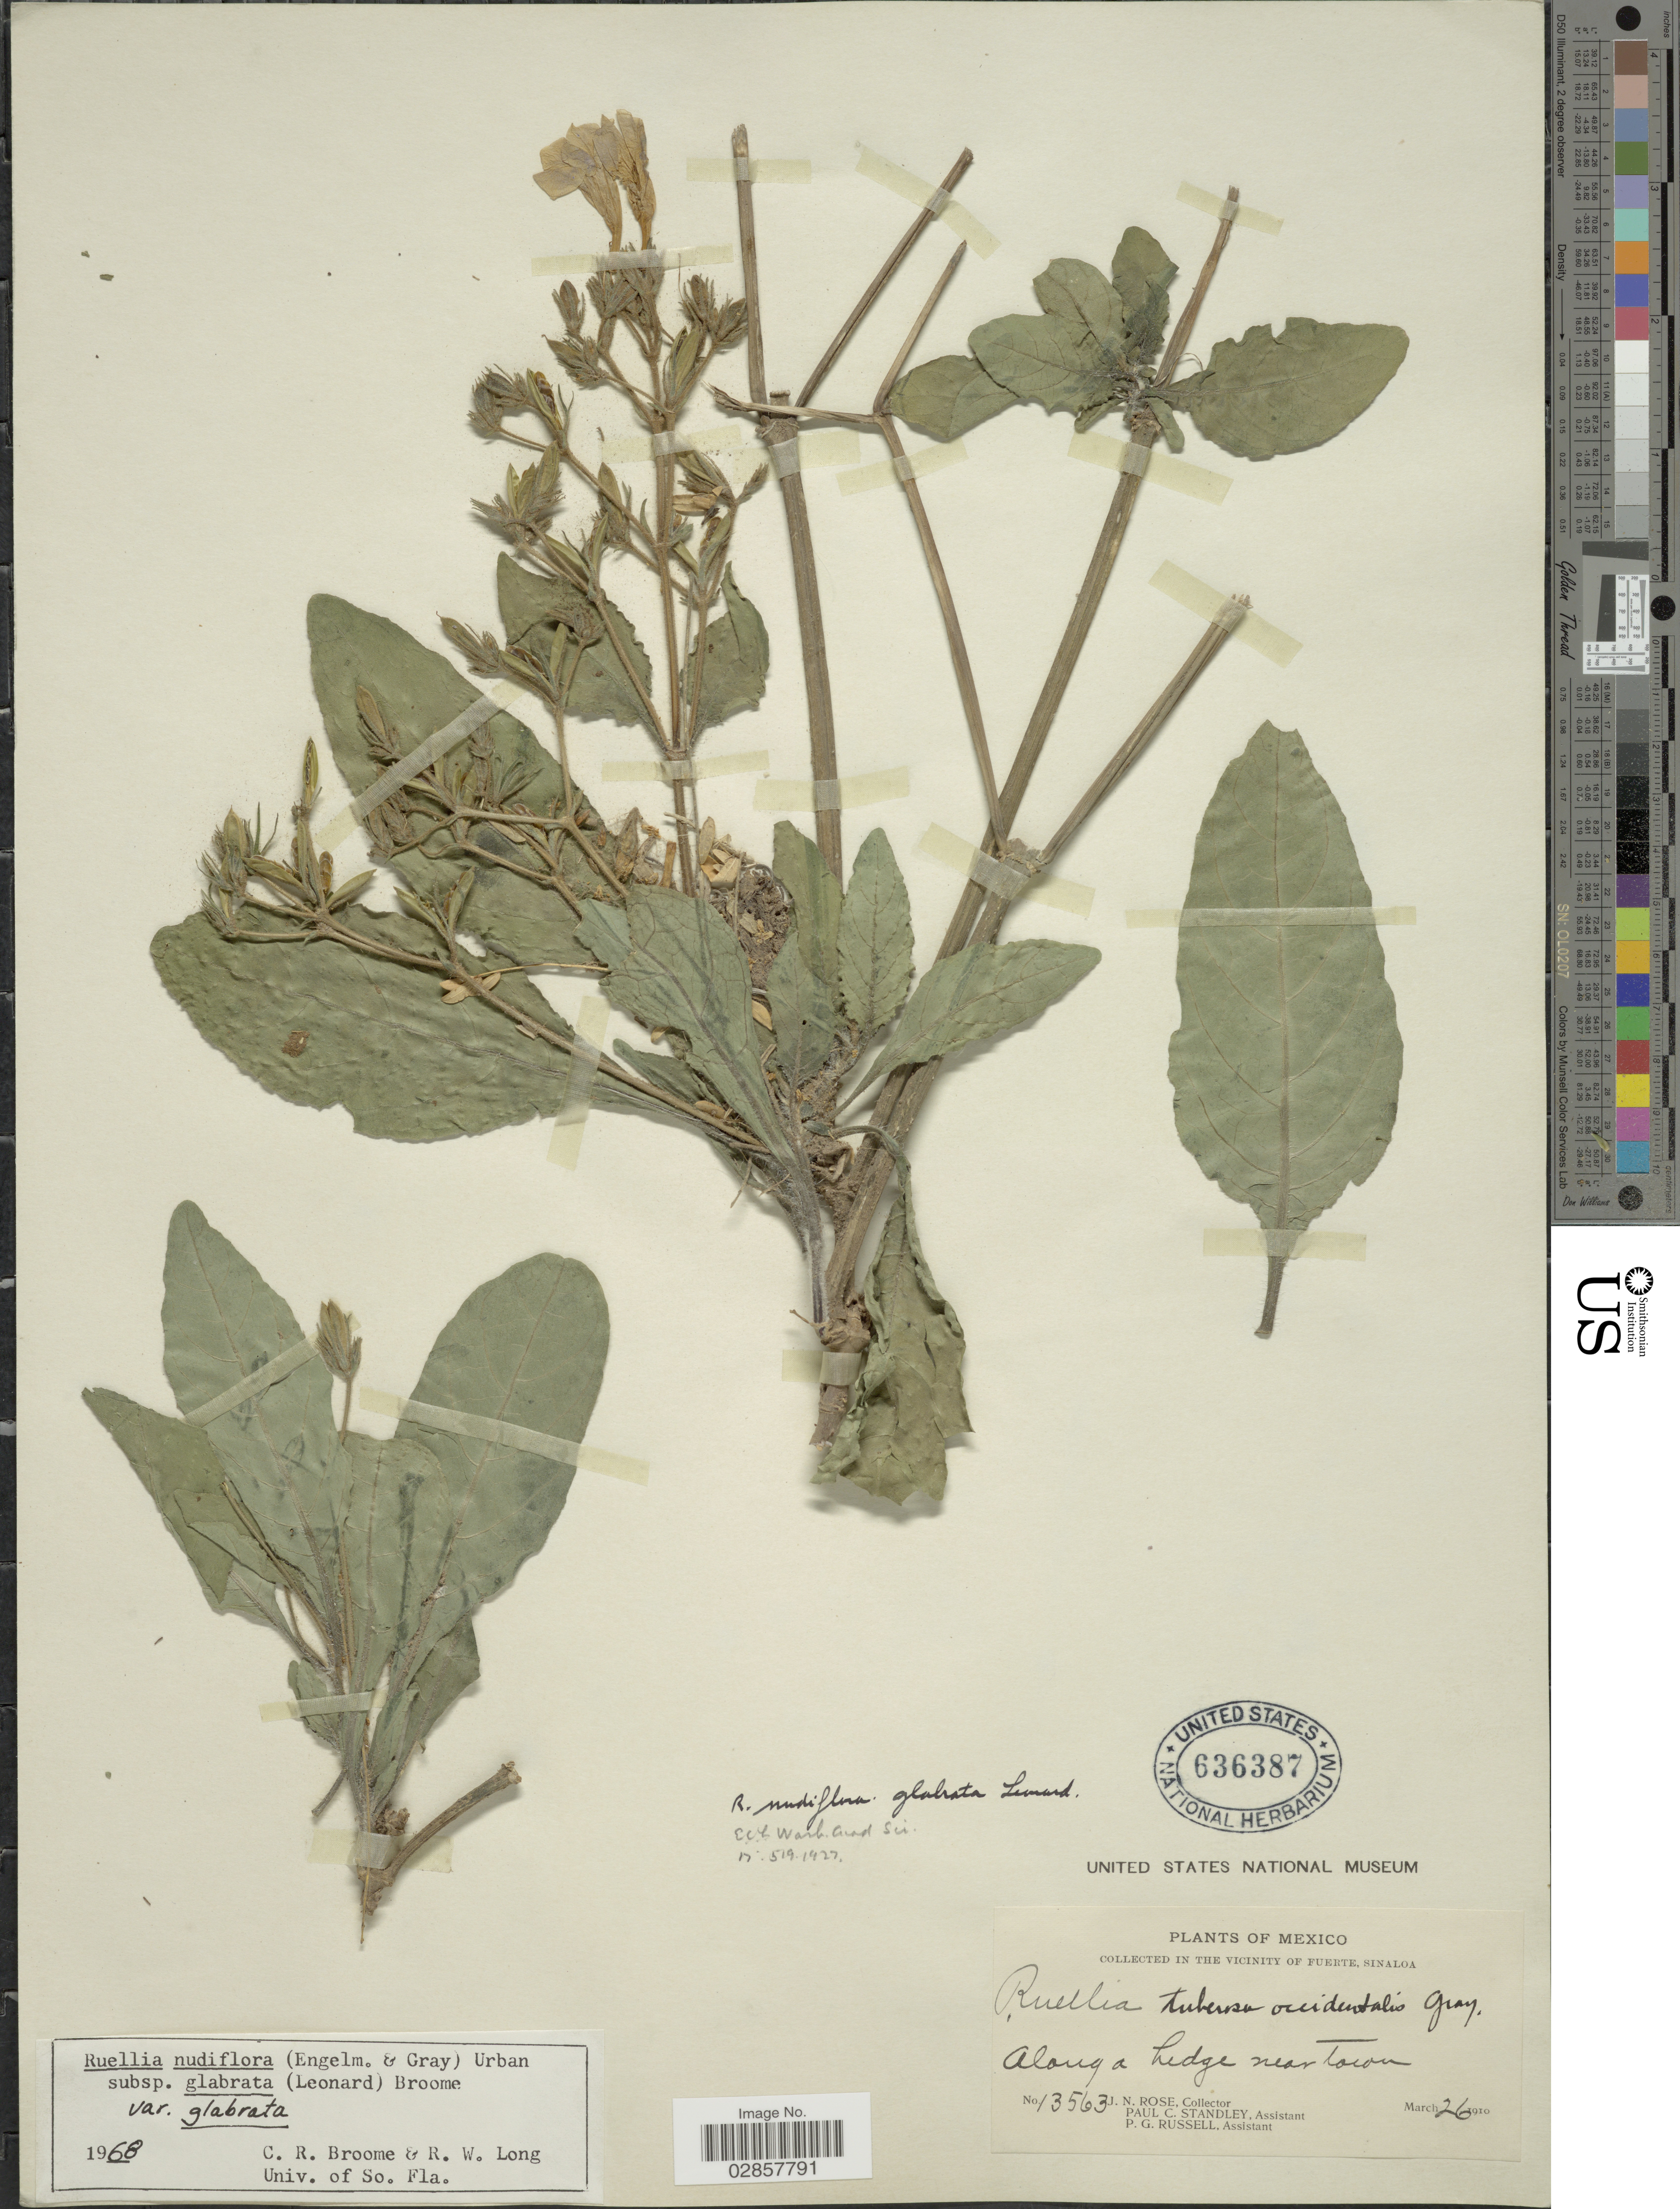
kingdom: Plantae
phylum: Tracheophyta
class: Magnoliopsida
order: Lamiales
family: Acanthaceae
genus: Ruellia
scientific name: Ruellia nudiflora var. glabrata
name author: Leonard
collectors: J. N. Rose, P. C. Standley & P. G. Russell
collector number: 13563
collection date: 1910-03-26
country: Mexico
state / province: Sinaloa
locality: Vicinity of Fuerte. Along a hedge near town.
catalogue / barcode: US 636387